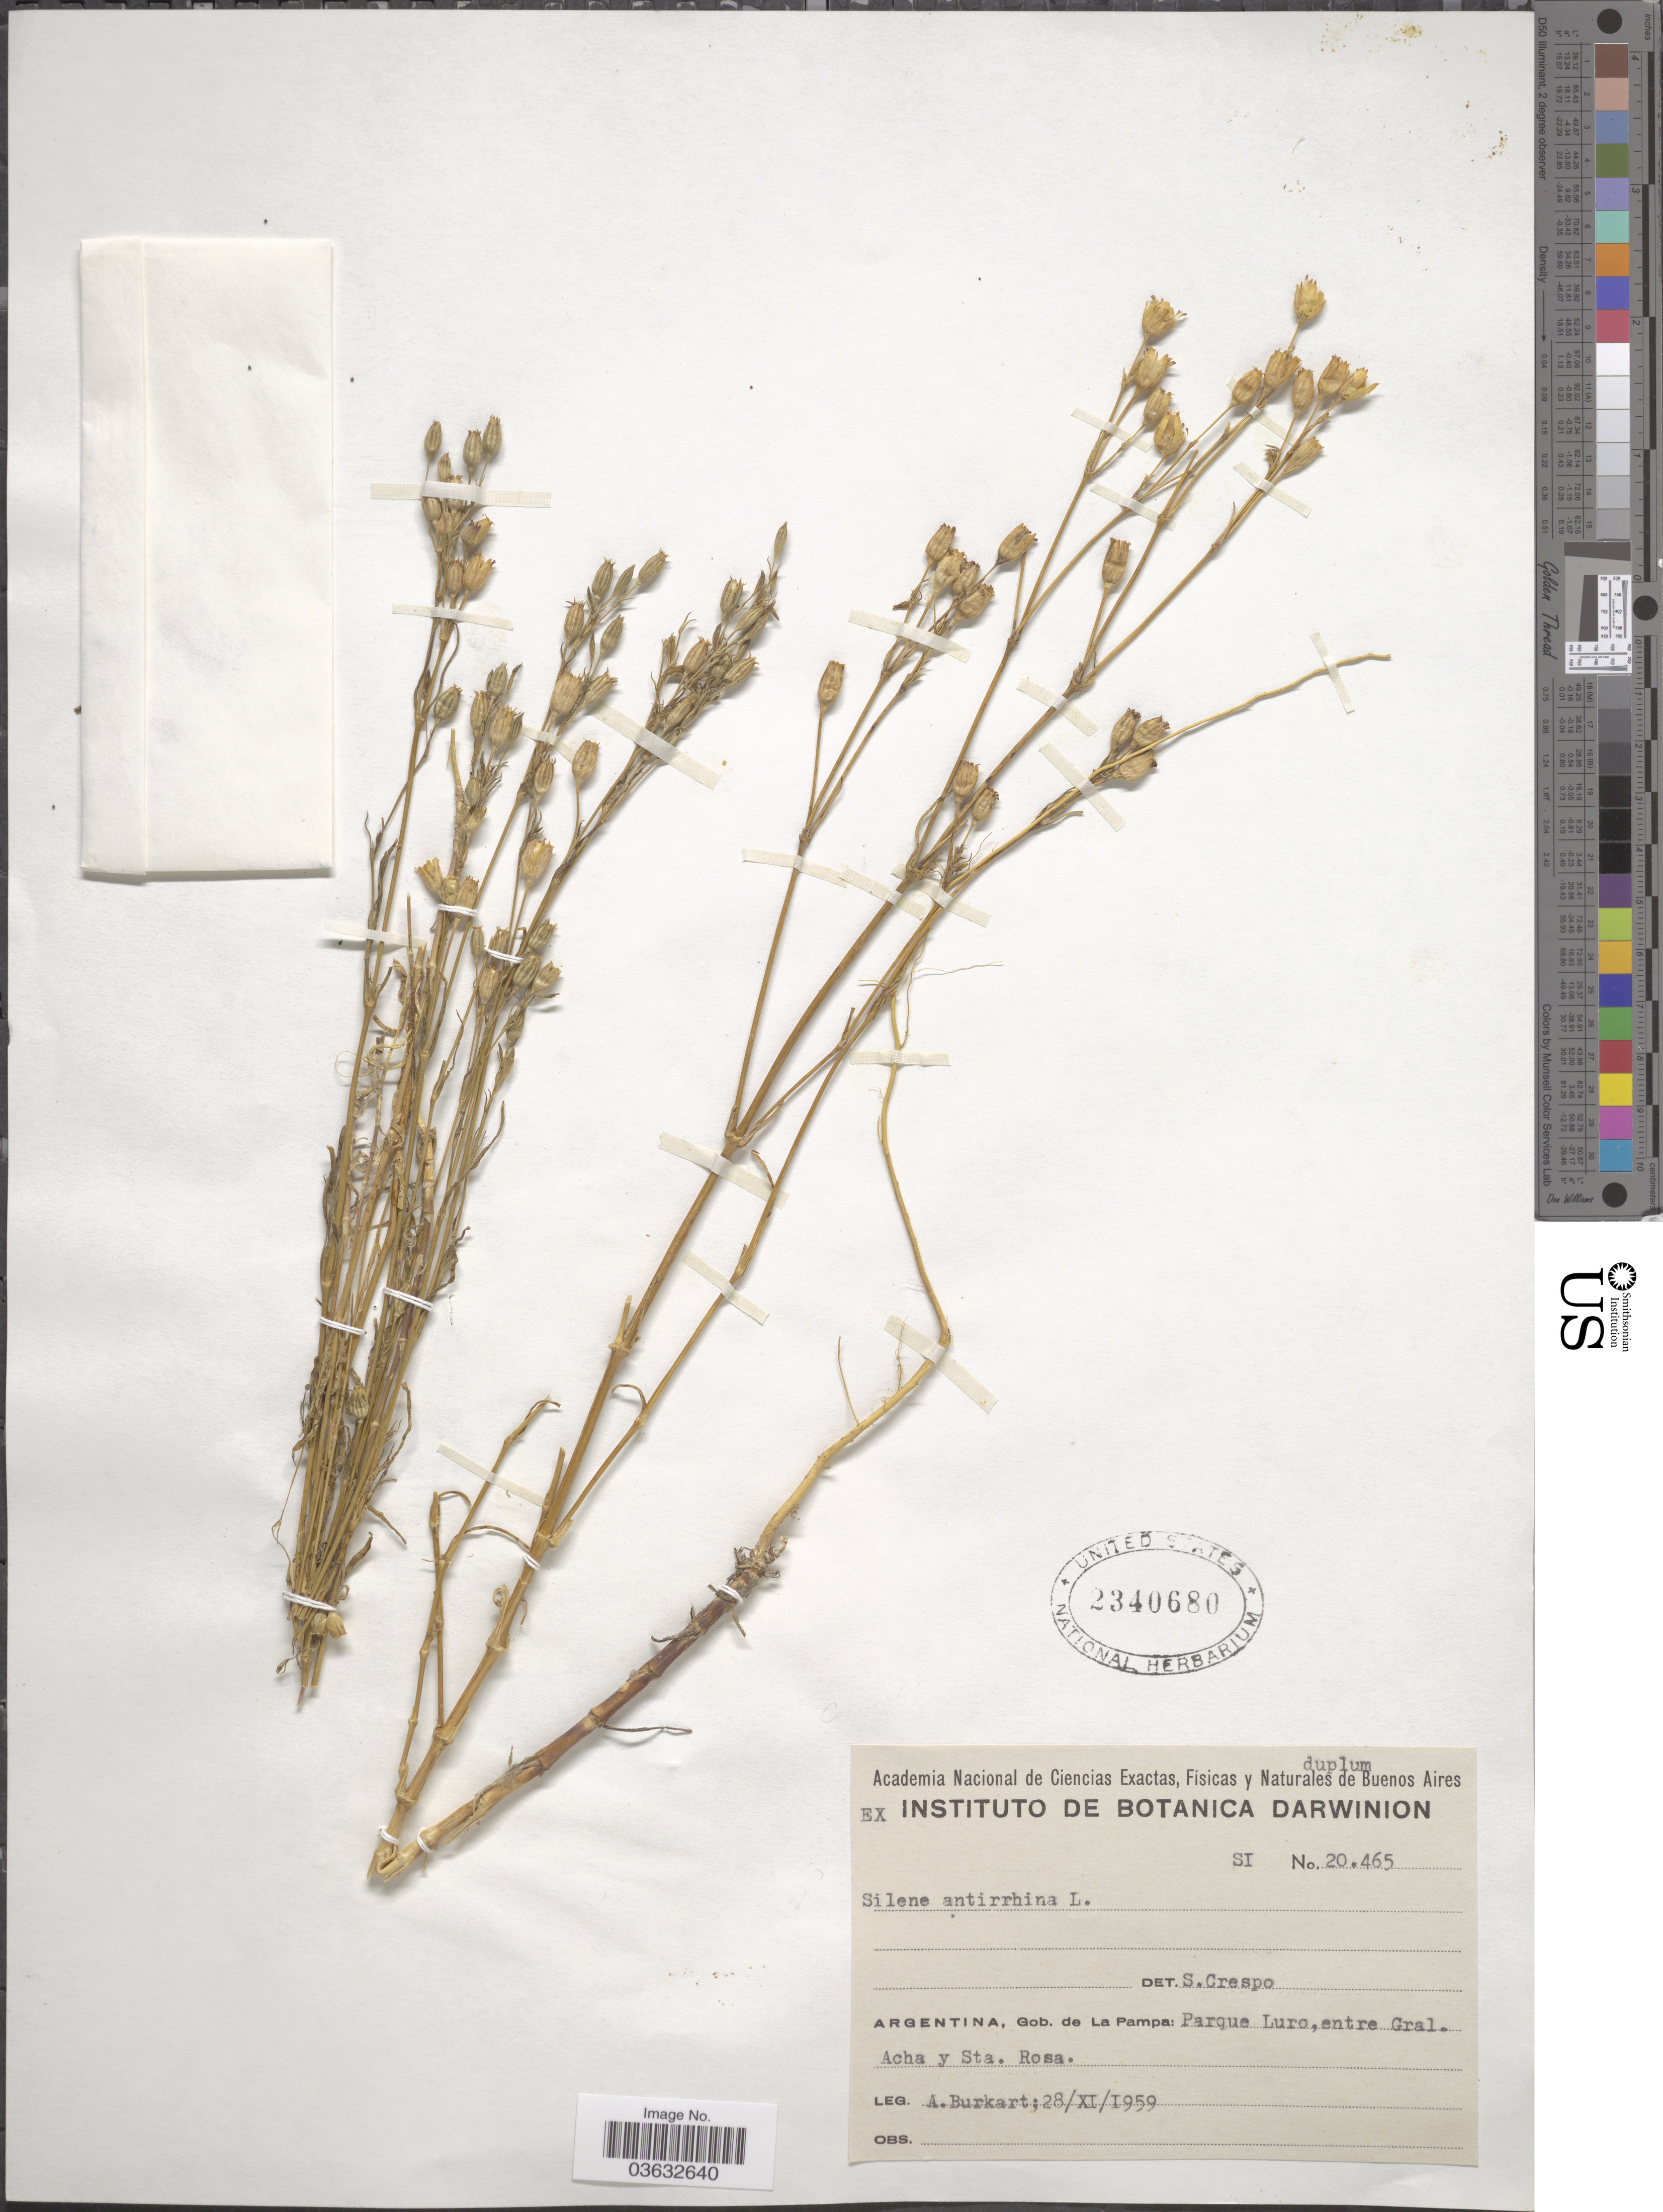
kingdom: Plantae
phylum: Tracheophyta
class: Magnoliopsida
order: Caryophyllales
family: Caryophyllaceae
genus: Silene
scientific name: Silene antirrhina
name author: L.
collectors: A. E. Burkart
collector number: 20465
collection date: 1959-11-28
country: Argentina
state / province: La Pampa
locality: Gob. de La Pampa: Parque Luro, entre Gral. Acha y Sta. Rosa.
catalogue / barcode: US 2340680